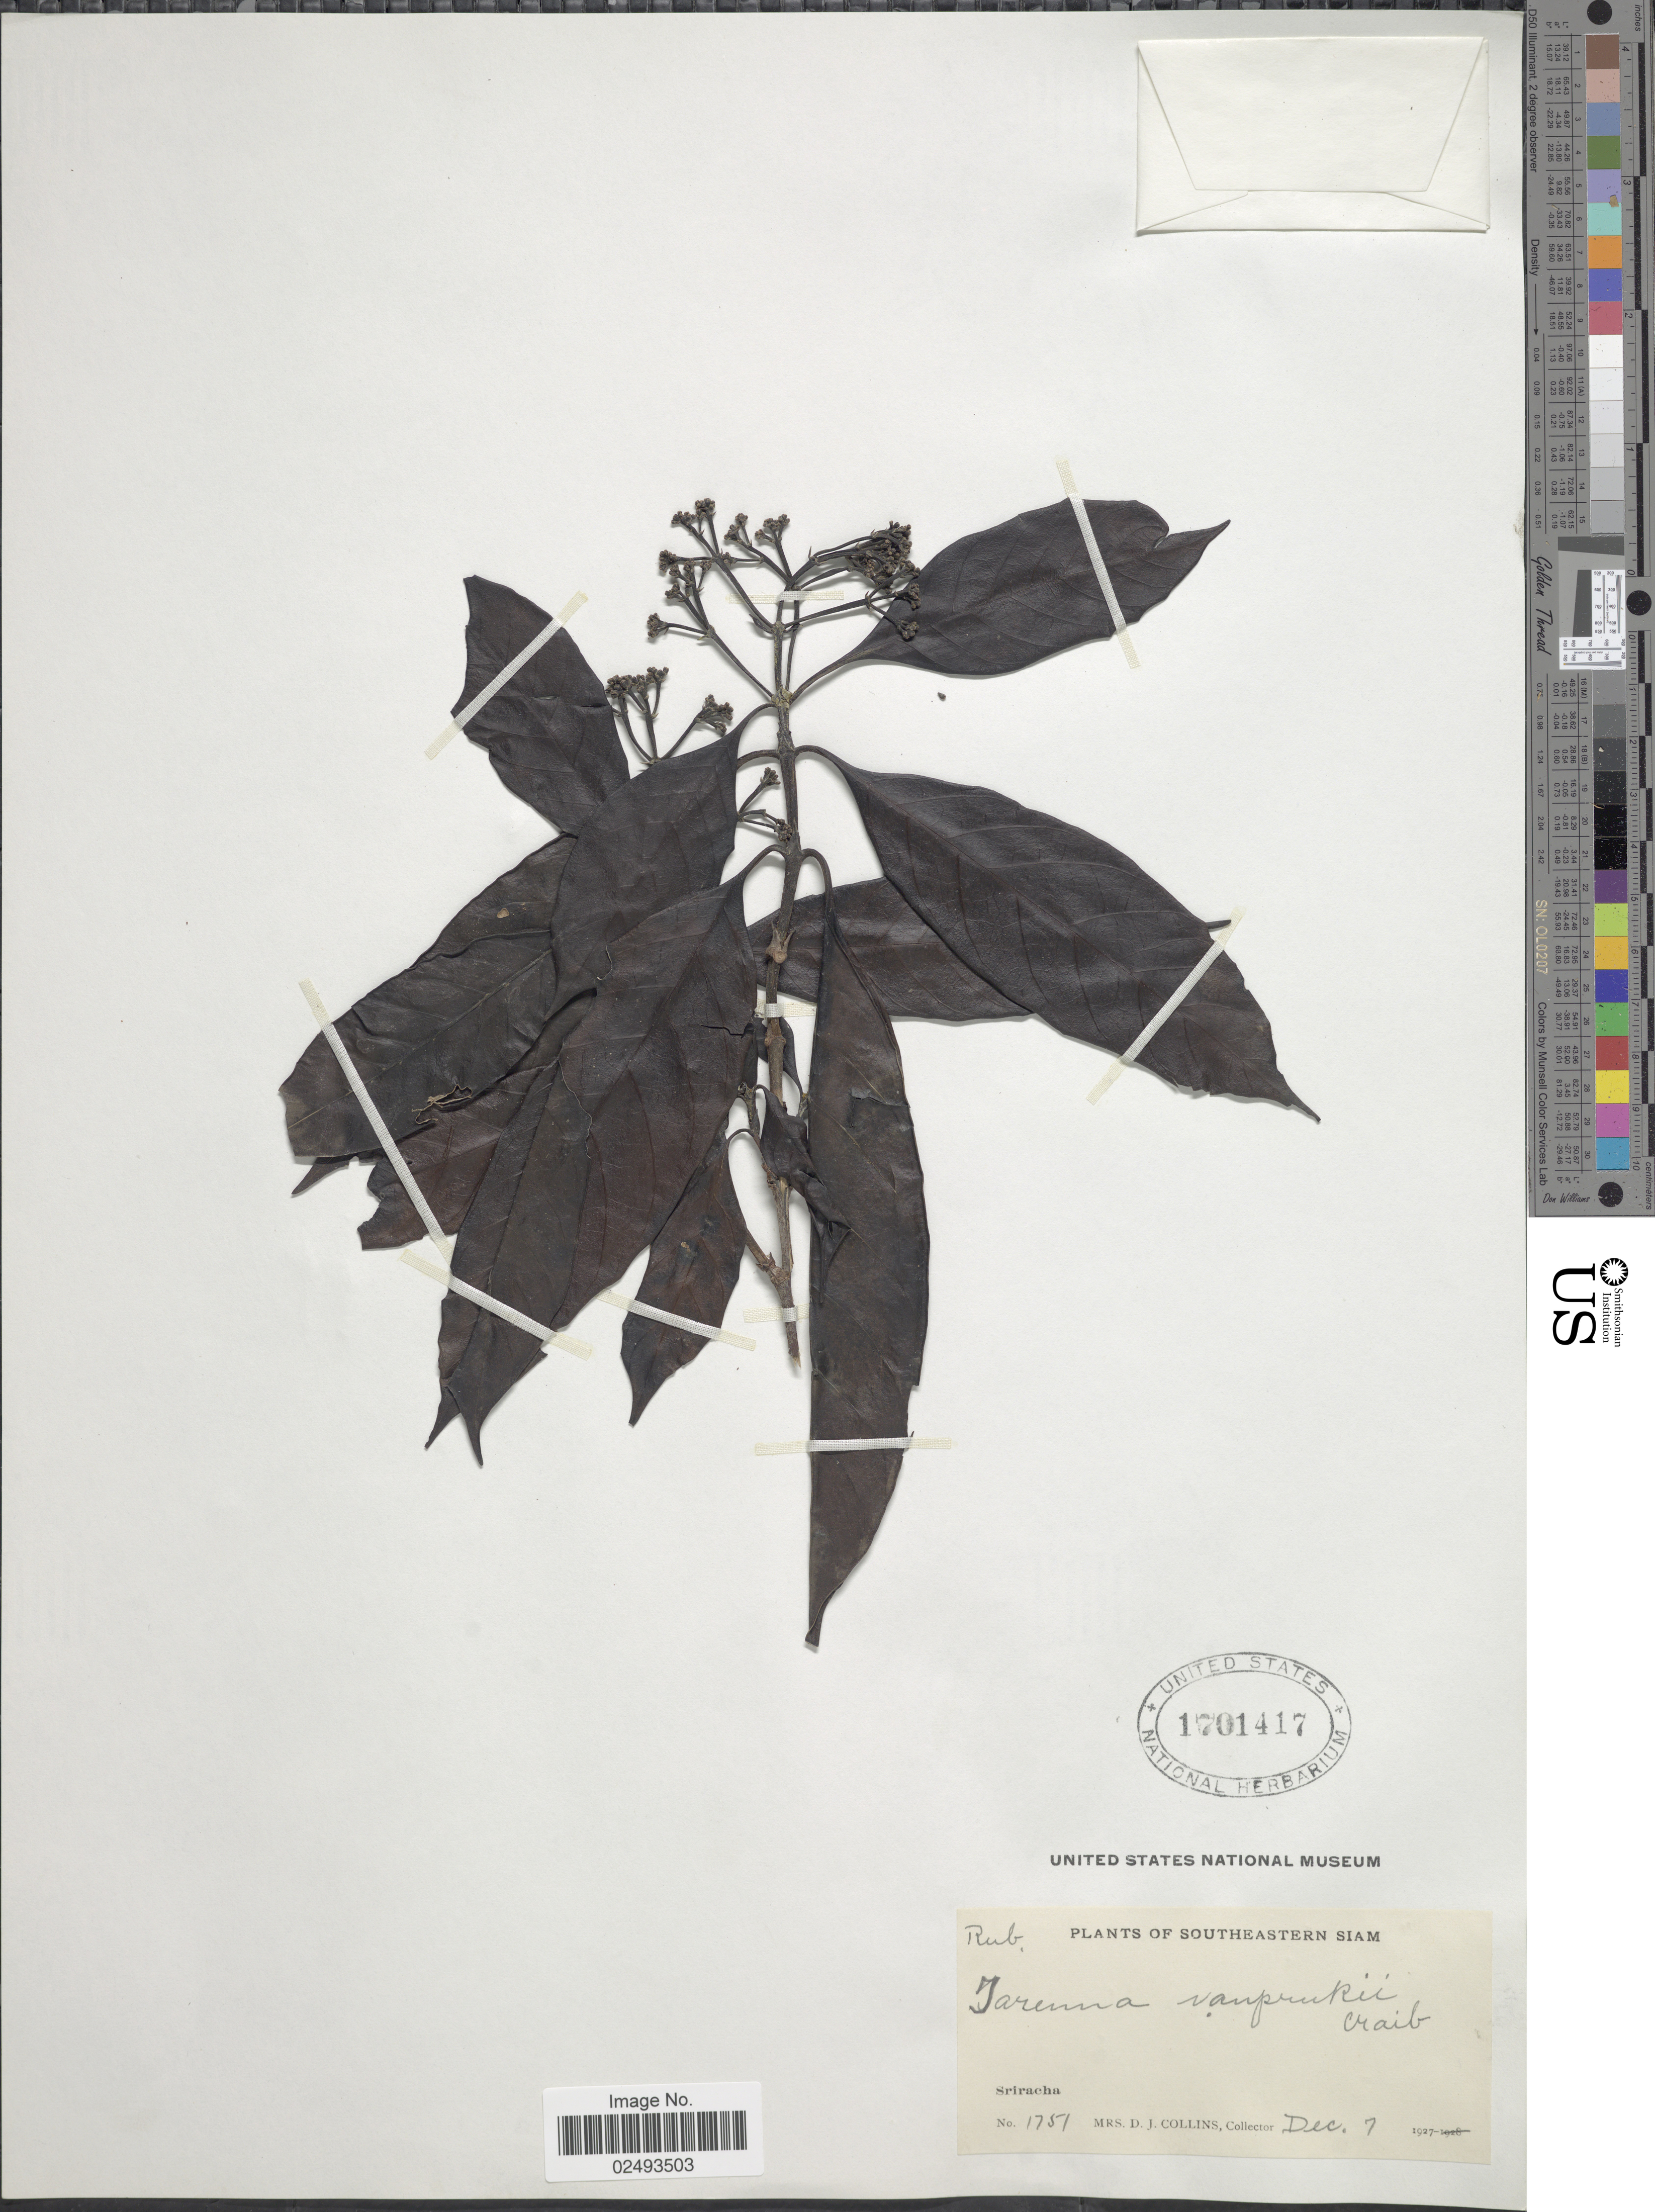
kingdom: Plantae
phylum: Tracheophyta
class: Magnoliopsida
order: Gentianales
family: Rubiaceae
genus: Tarenna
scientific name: Tarenna vanprukii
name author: Craib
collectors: Mrs. D. J. Collins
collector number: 1751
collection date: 1927-12-07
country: Thailand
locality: Southeastern Siam, Sriracha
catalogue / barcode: US 1701417